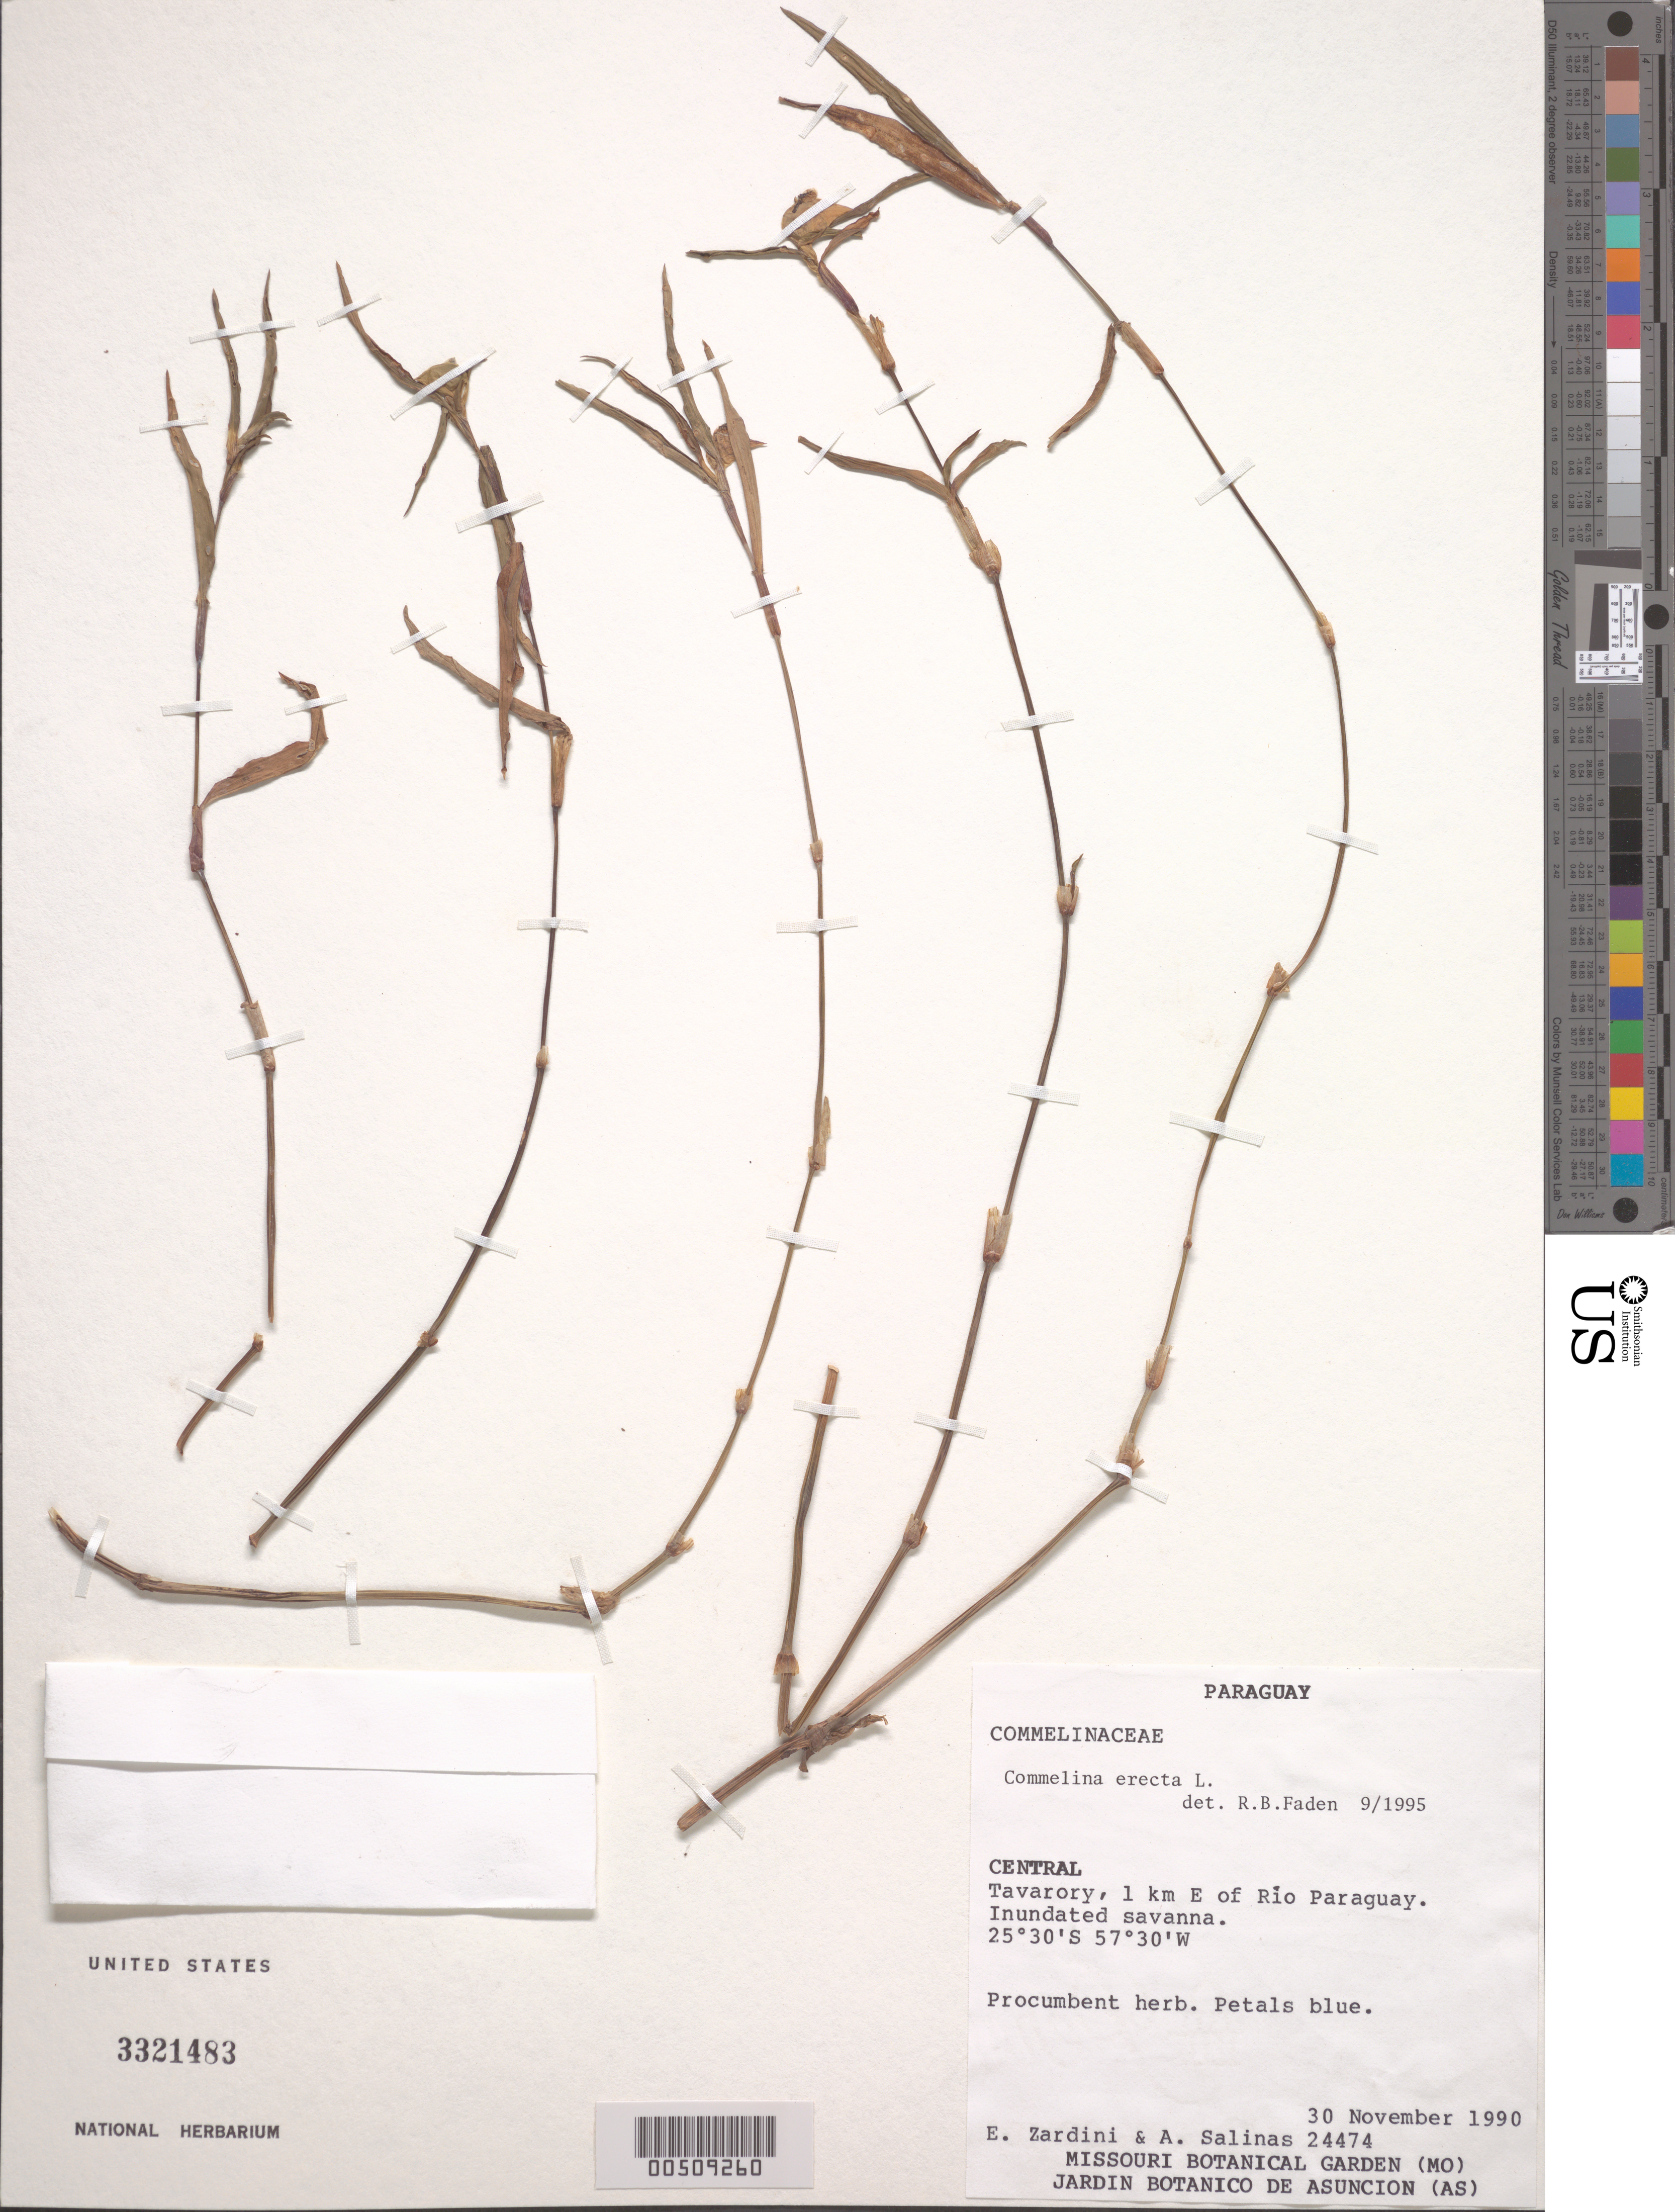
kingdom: Plantae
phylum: Tracheophyta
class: Liliopsida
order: Commelinales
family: Commelinaceae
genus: Commelina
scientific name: Commelina erecta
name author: L.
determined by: Faden, Robert B., (US), Smithsonian Institution - National Museum of Natural History (UNITED STATES)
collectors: E. M. Zardini & A. Salinas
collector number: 24474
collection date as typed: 30 Nov 1990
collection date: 1990-11-30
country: Paraguay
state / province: Central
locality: Tavarory, e of rio paraguay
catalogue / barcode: US 3321483